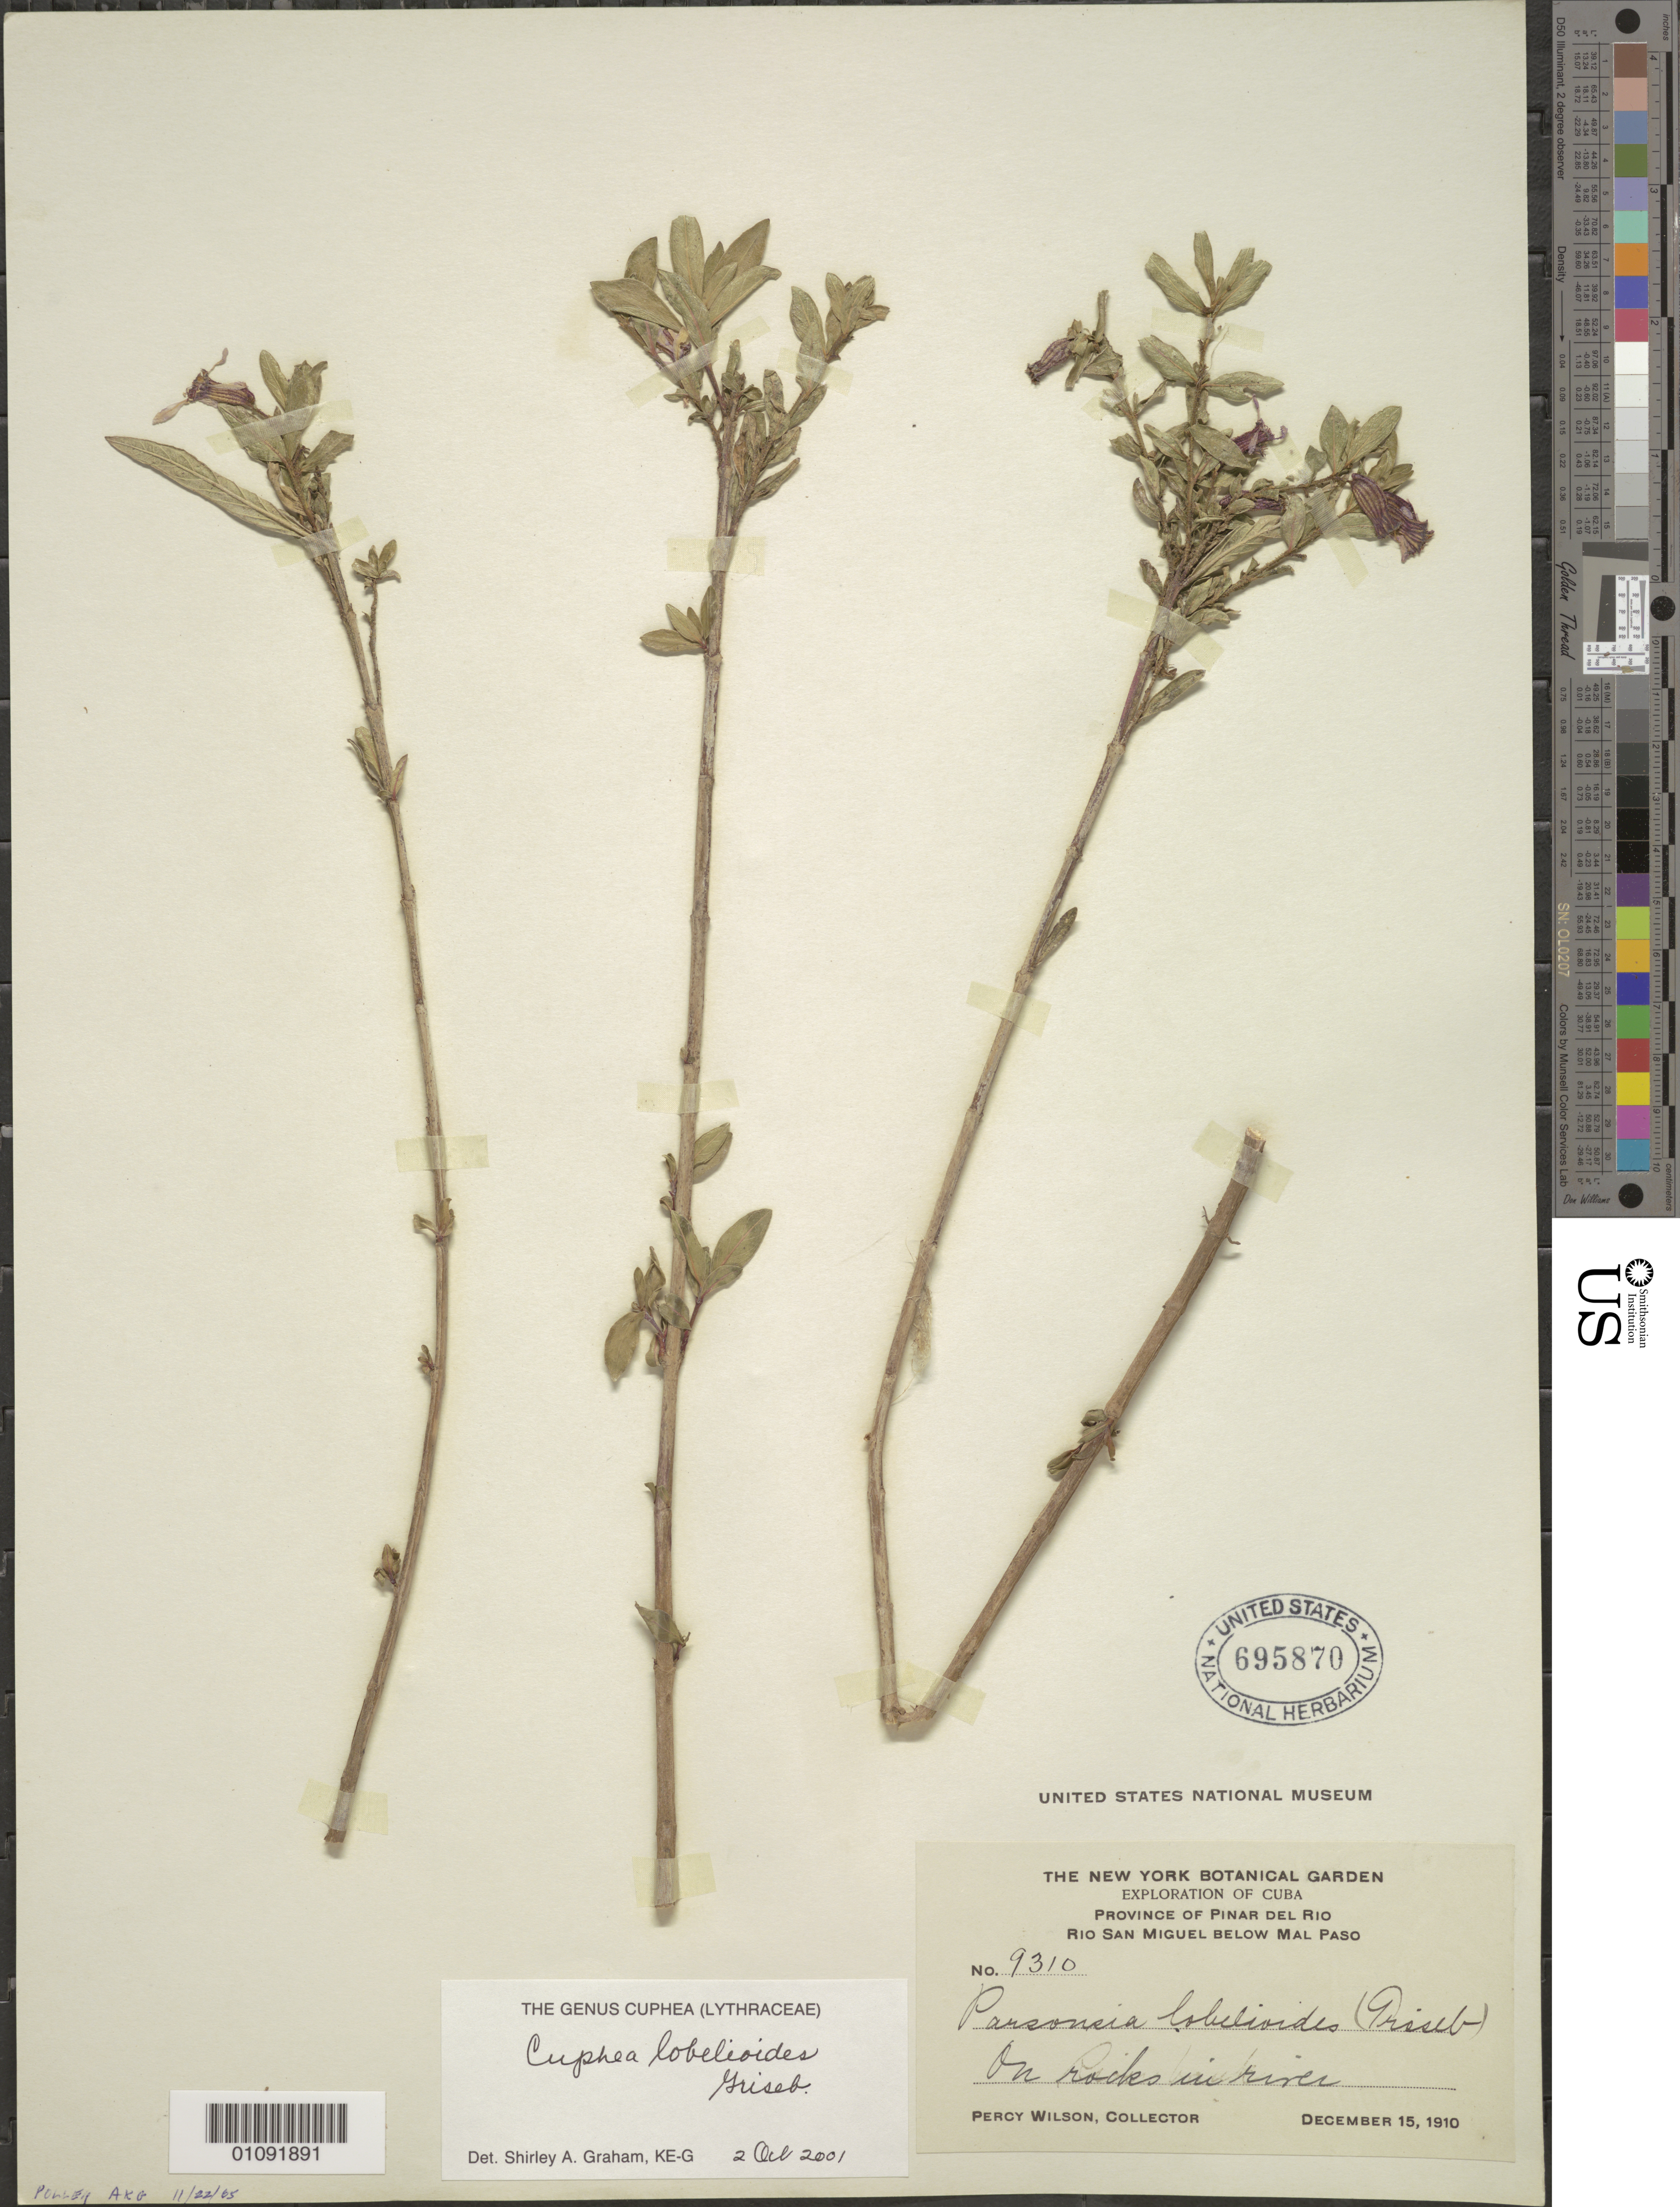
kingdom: Plantae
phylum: Tracheophyta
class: Magnoliopsida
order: Myrtales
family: Lythraceae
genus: Cuphea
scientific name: Cuphea lobelioides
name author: Griseb.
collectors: P. Wilson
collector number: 9310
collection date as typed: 15 Dec 1910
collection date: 1910-12-15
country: Cuba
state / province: Pinar del Rio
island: Cuba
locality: Pinar del Rio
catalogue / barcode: US 695870